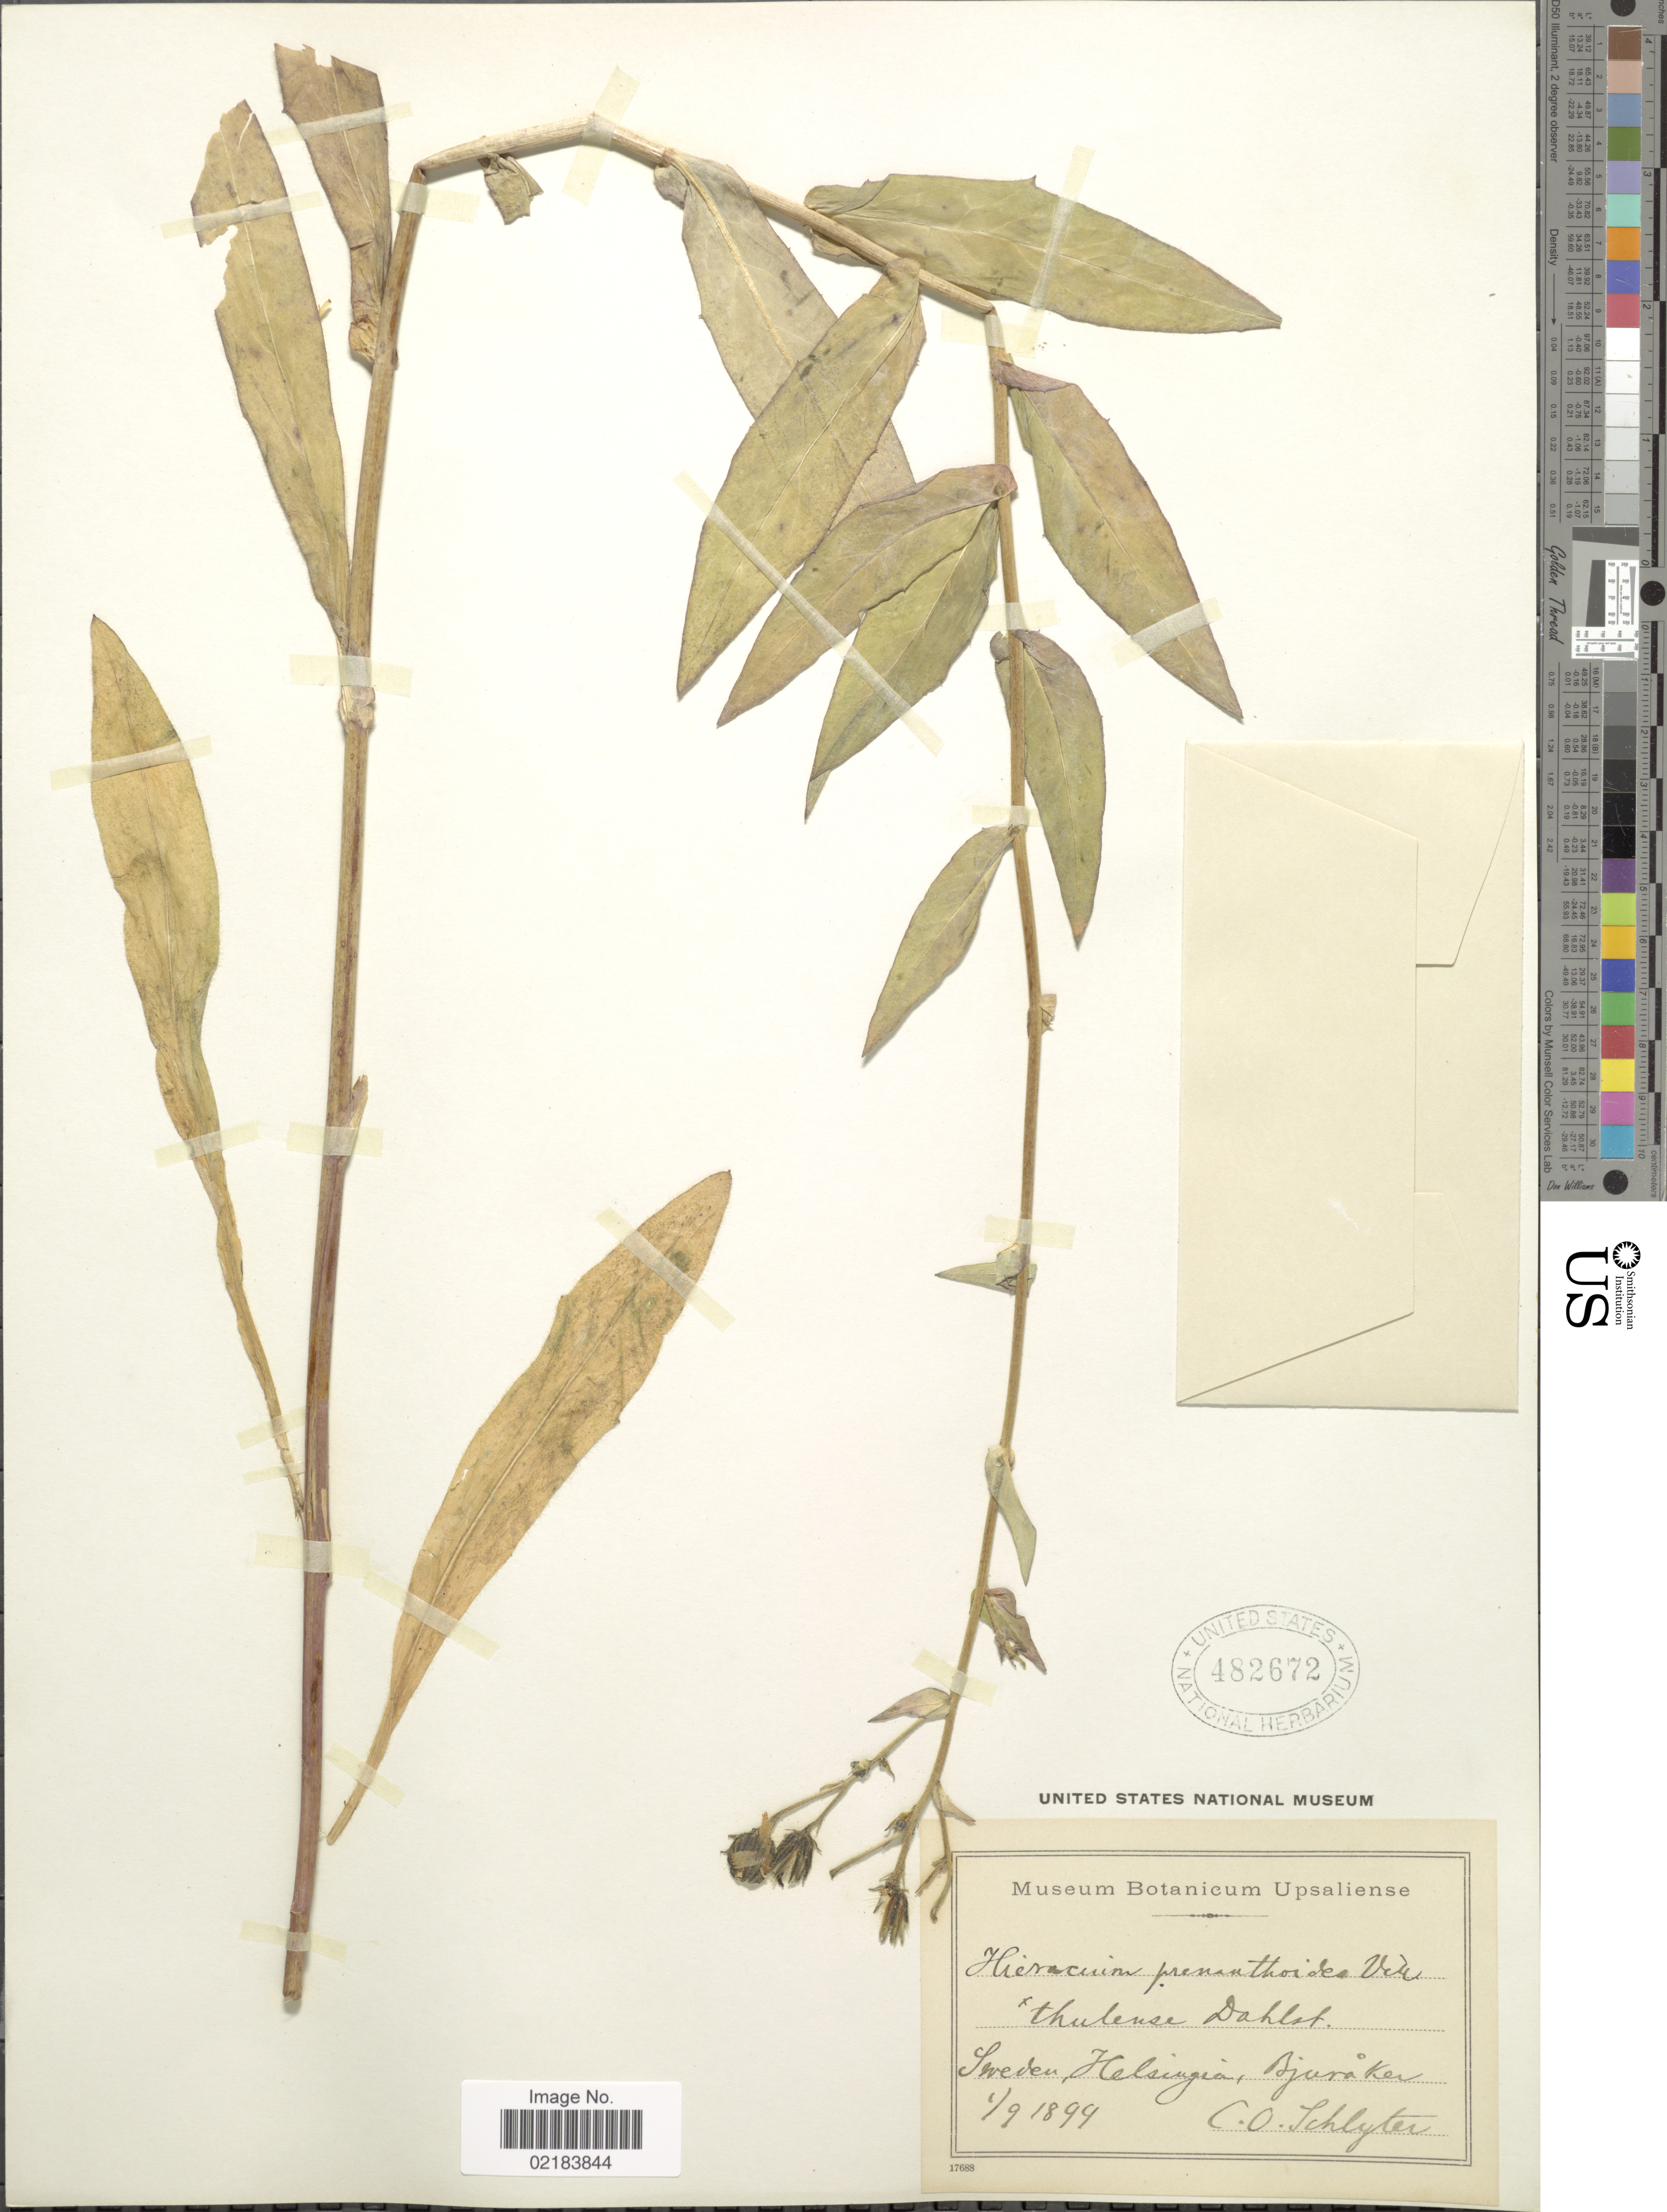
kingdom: Plantae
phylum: Tracheophyta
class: Magnoliopsida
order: Asterales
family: Asteraceae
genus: Hieracium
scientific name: Hieracium prenanthoides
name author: Vill.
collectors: C. Schlyter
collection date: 1899-09-10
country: Sweden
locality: Helsingia, Bjoraken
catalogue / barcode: US 482672